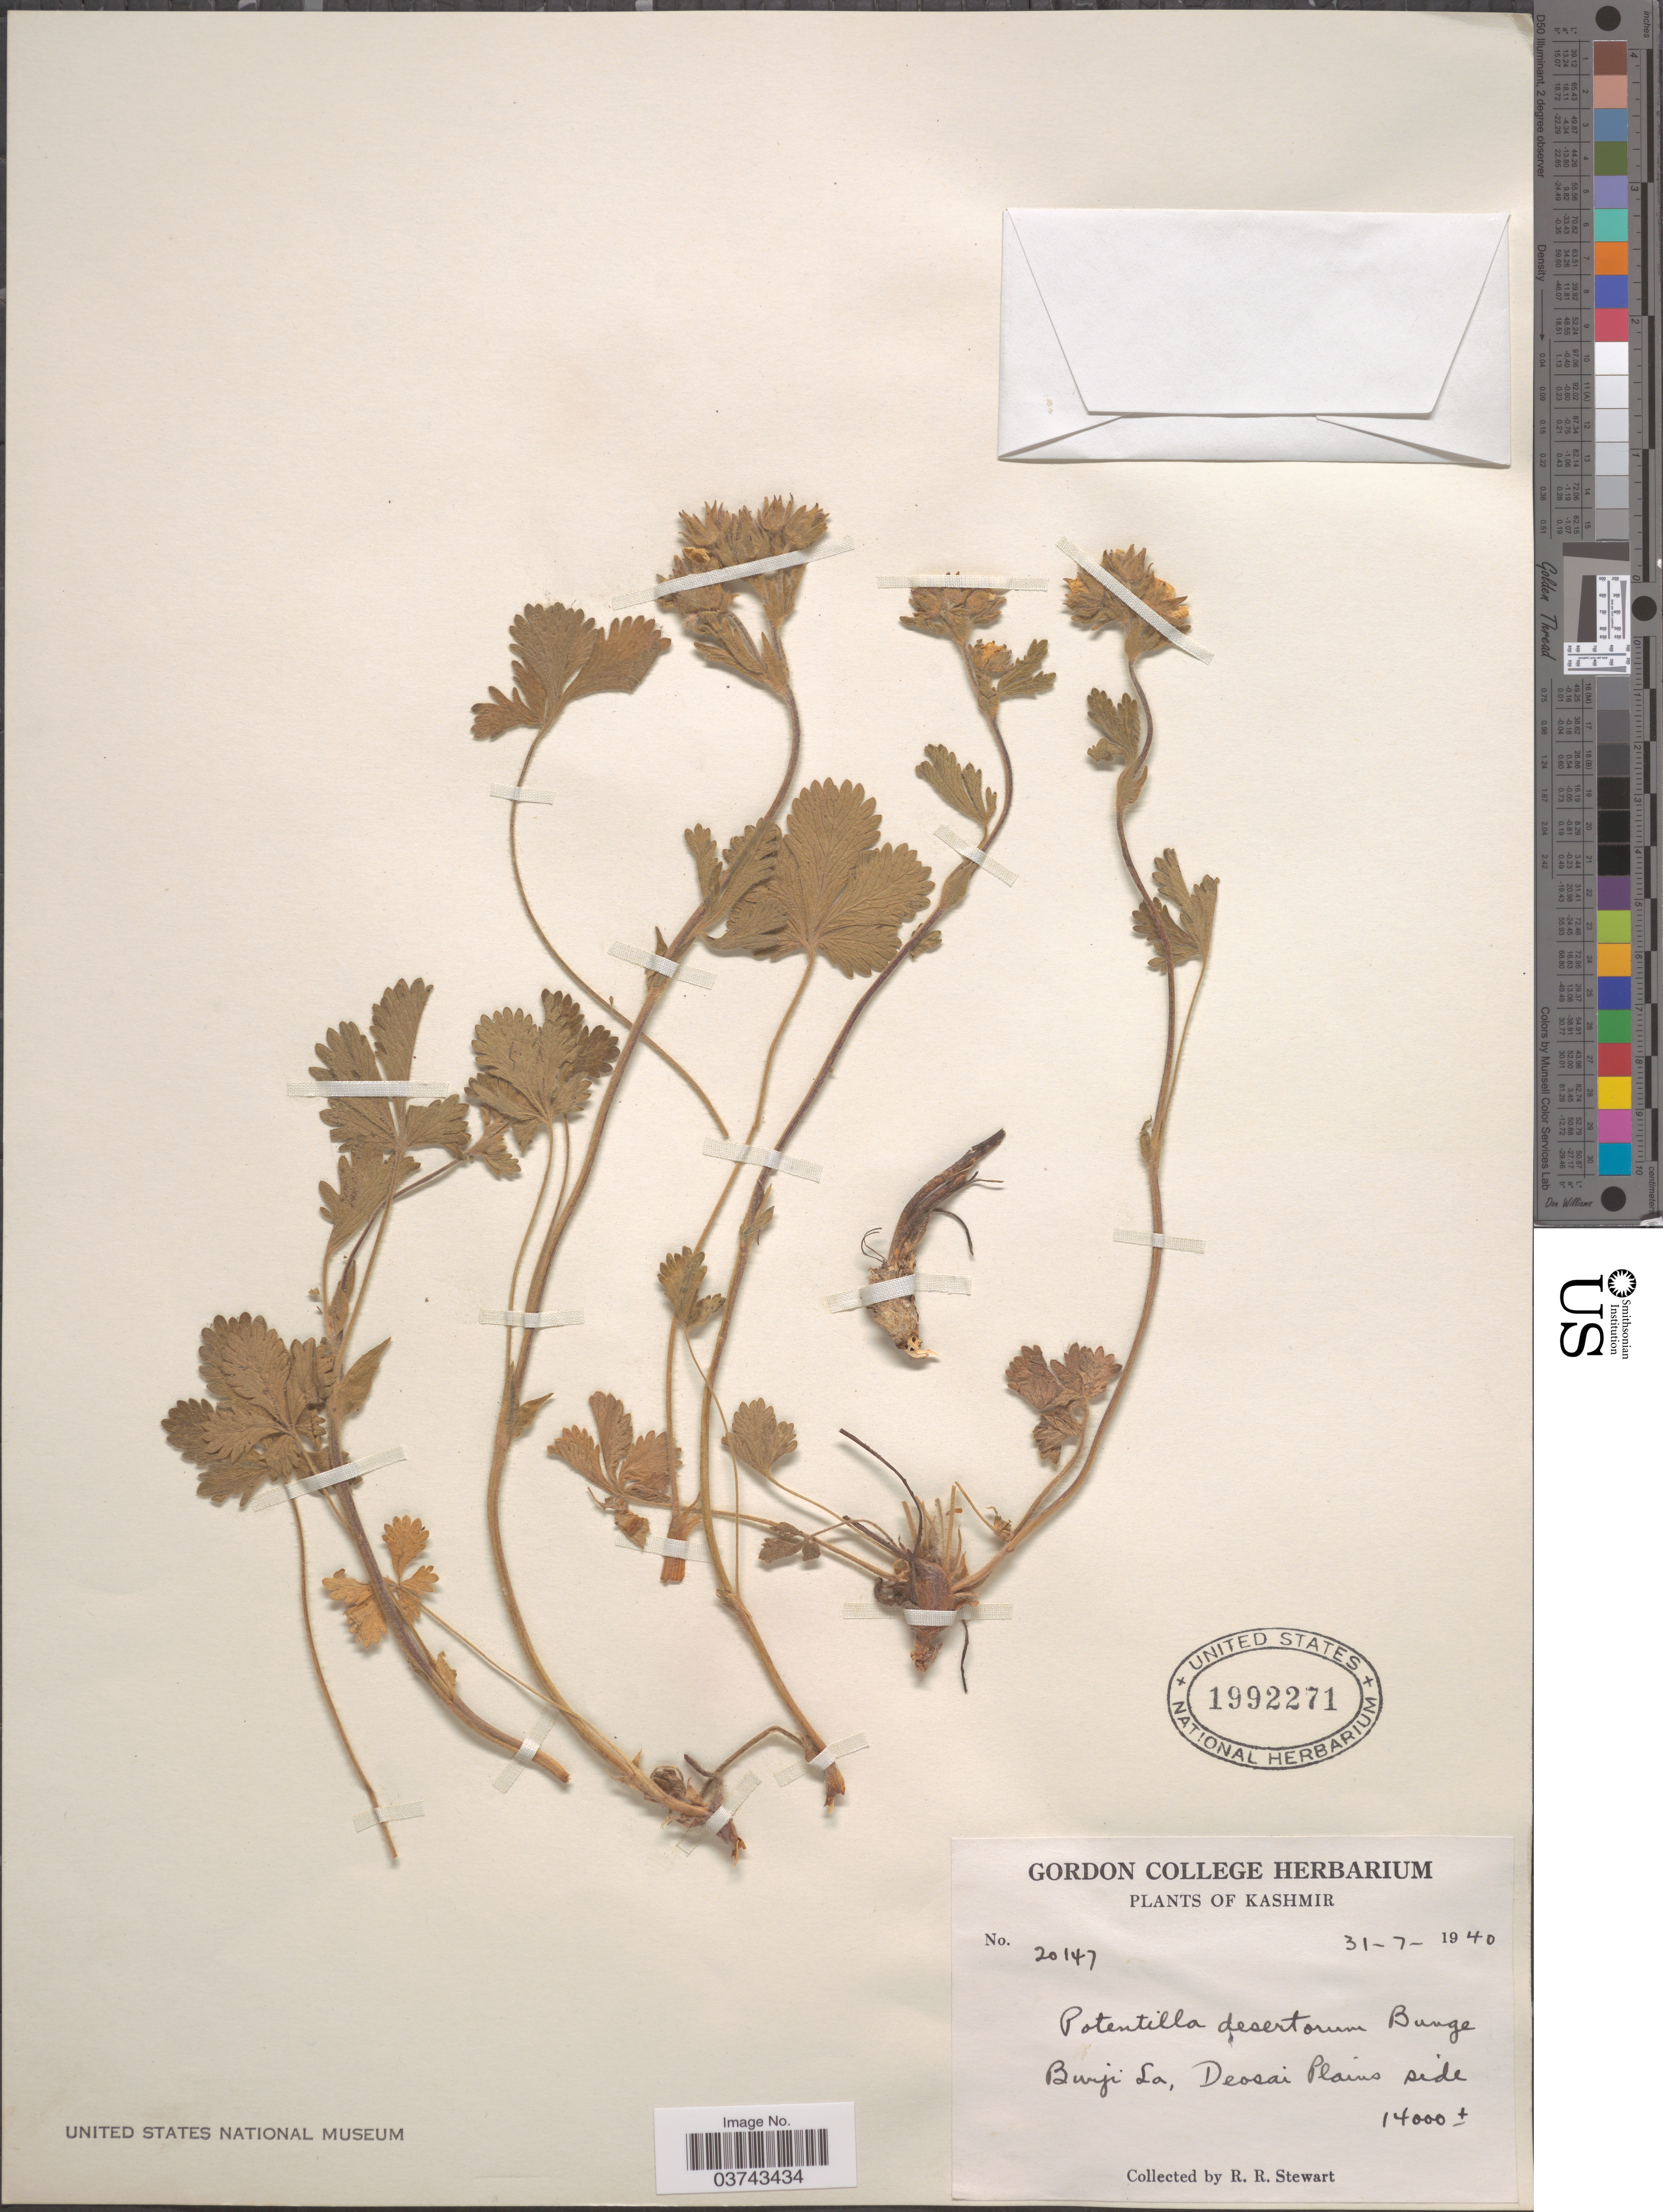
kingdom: Plantae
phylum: Tracheophyta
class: Magnoliopsida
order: Rosales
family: Rosaceae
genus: Potentilla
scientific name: Potentilla desertorum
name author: Bunge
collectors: R. Stewart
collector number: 20147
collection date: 1940-07-31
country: India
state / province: Jammu and Kashmir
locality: Kashmir. Burji La, Deosai Plains side.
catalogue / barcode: US 1992271